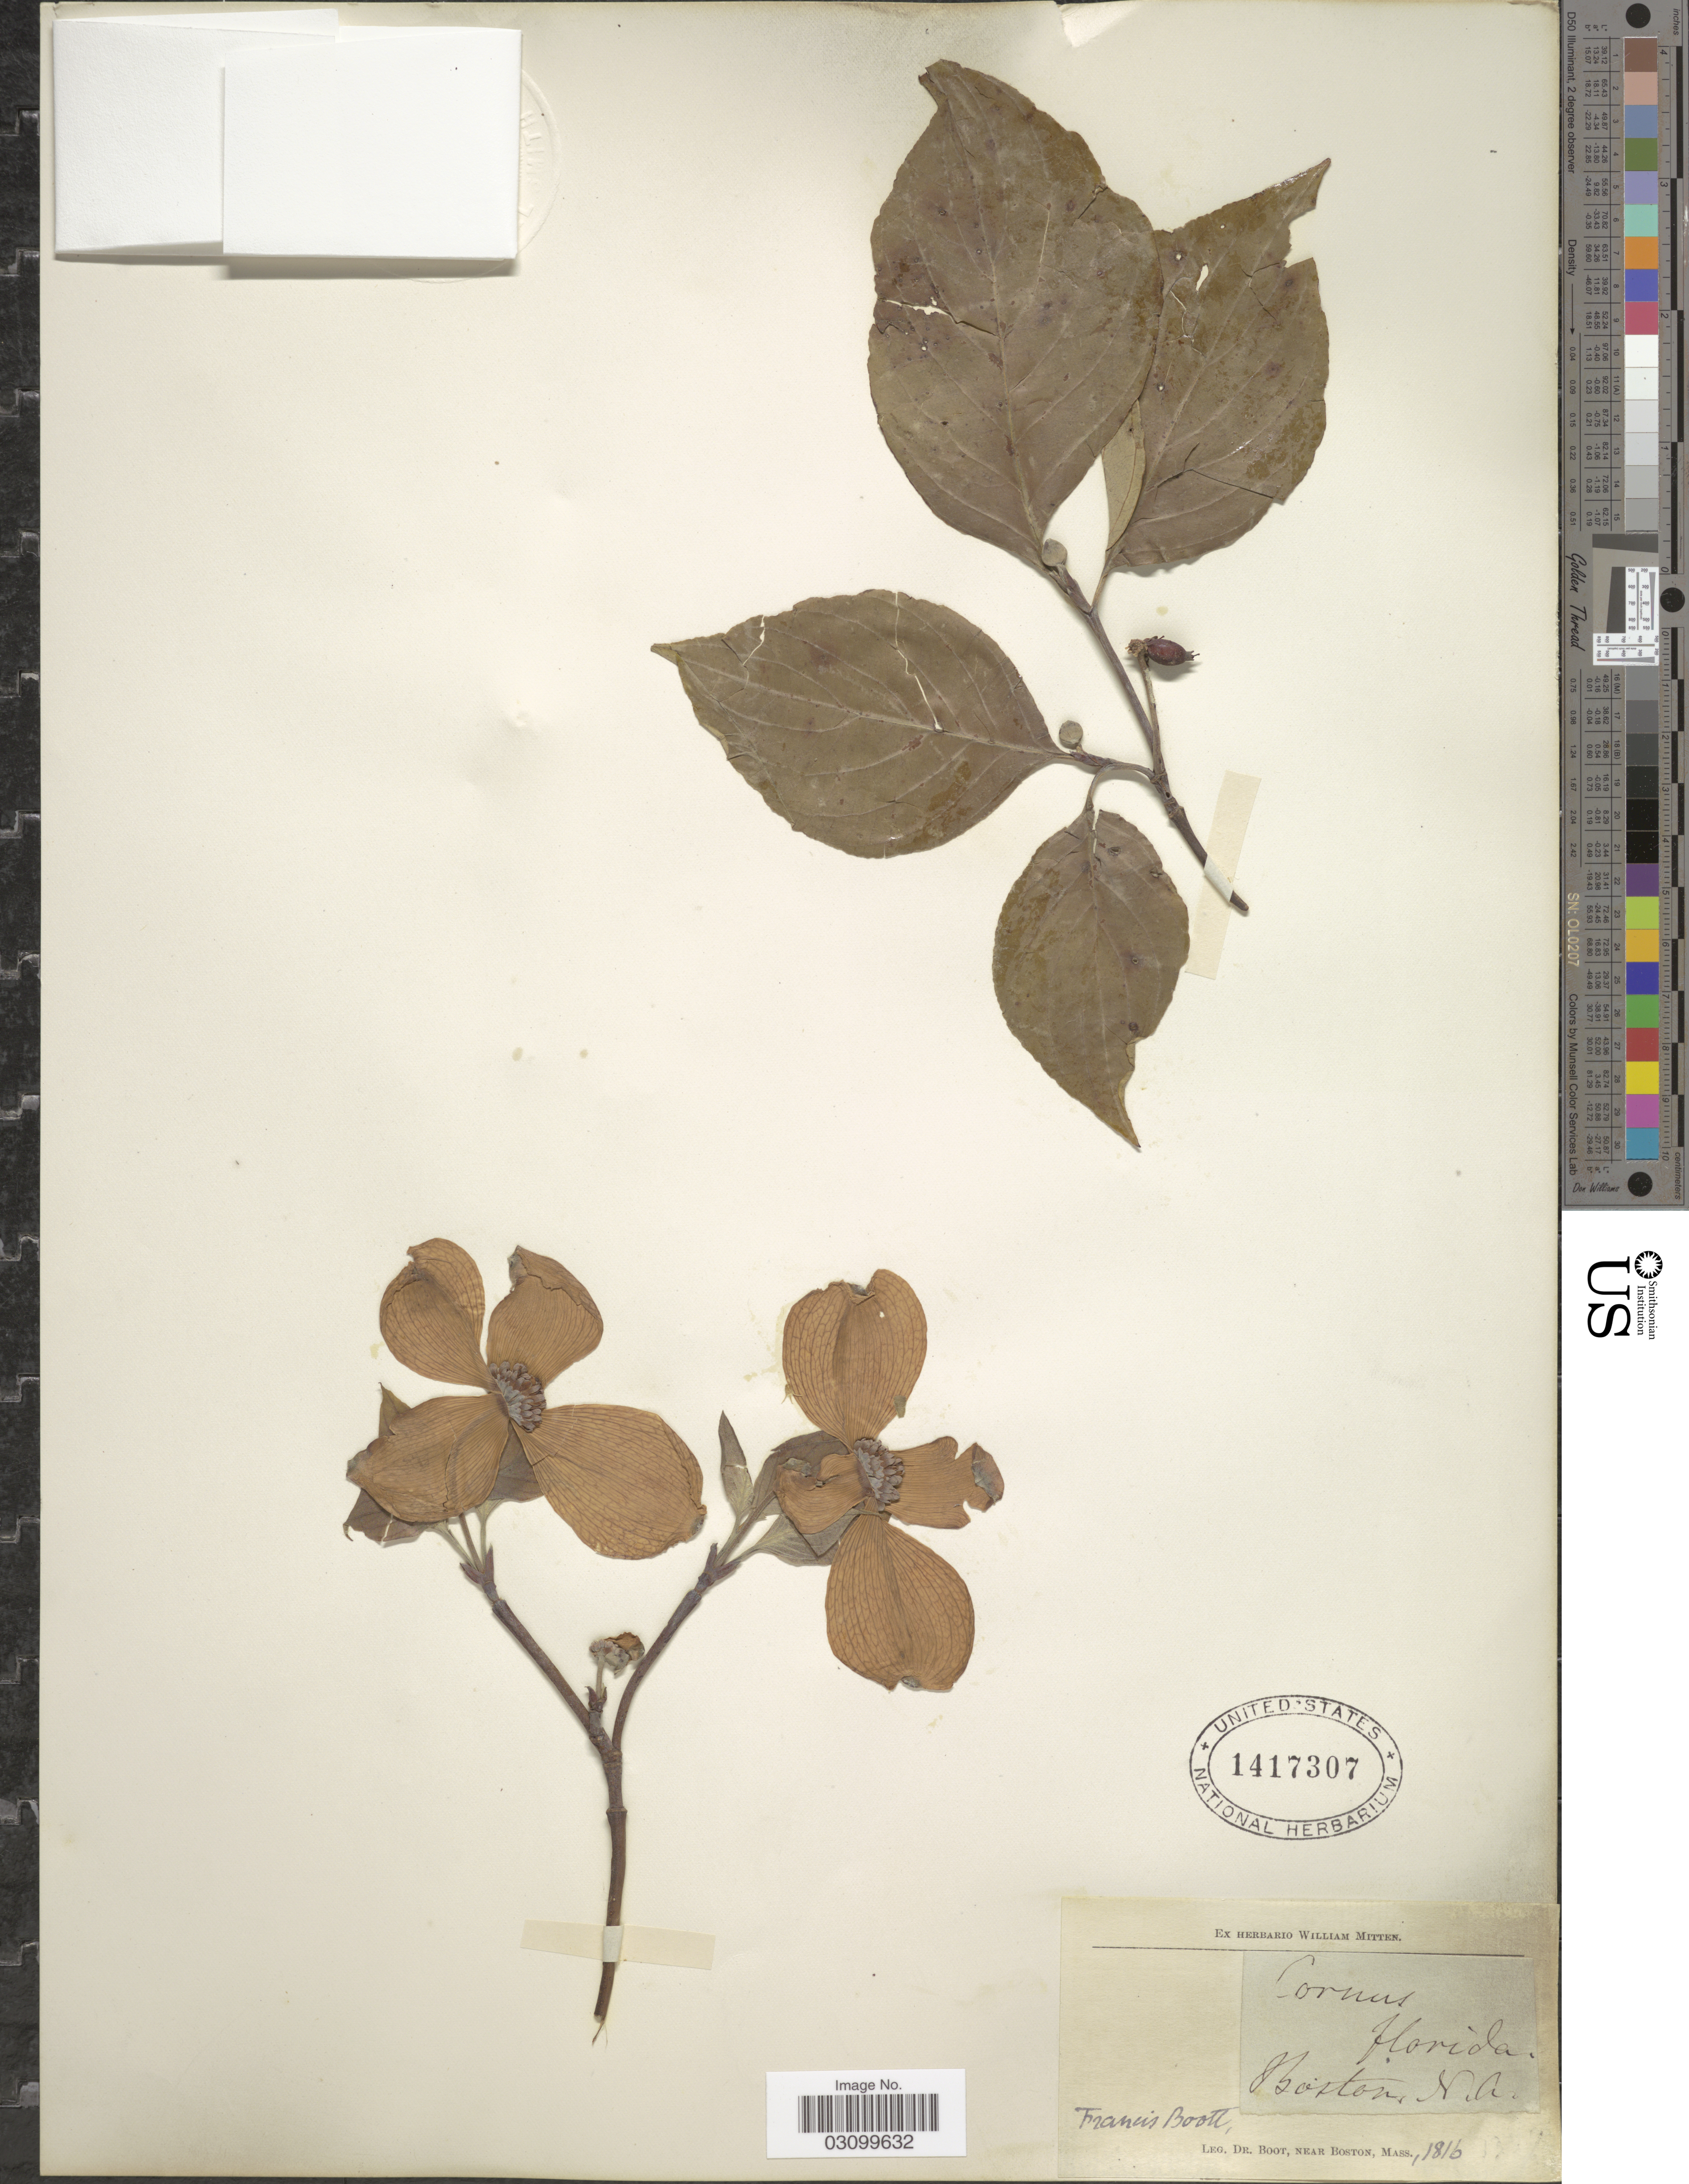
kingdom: Plantae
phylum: Tracheophyta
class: Magnoliopsida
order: Cornales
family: Cornaceae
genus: Cornus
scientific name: Cornus florida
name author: L.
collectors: Boot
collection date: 1816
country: United States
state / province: Massachusetts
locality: Boston, M.A.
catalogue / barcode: US 1417307